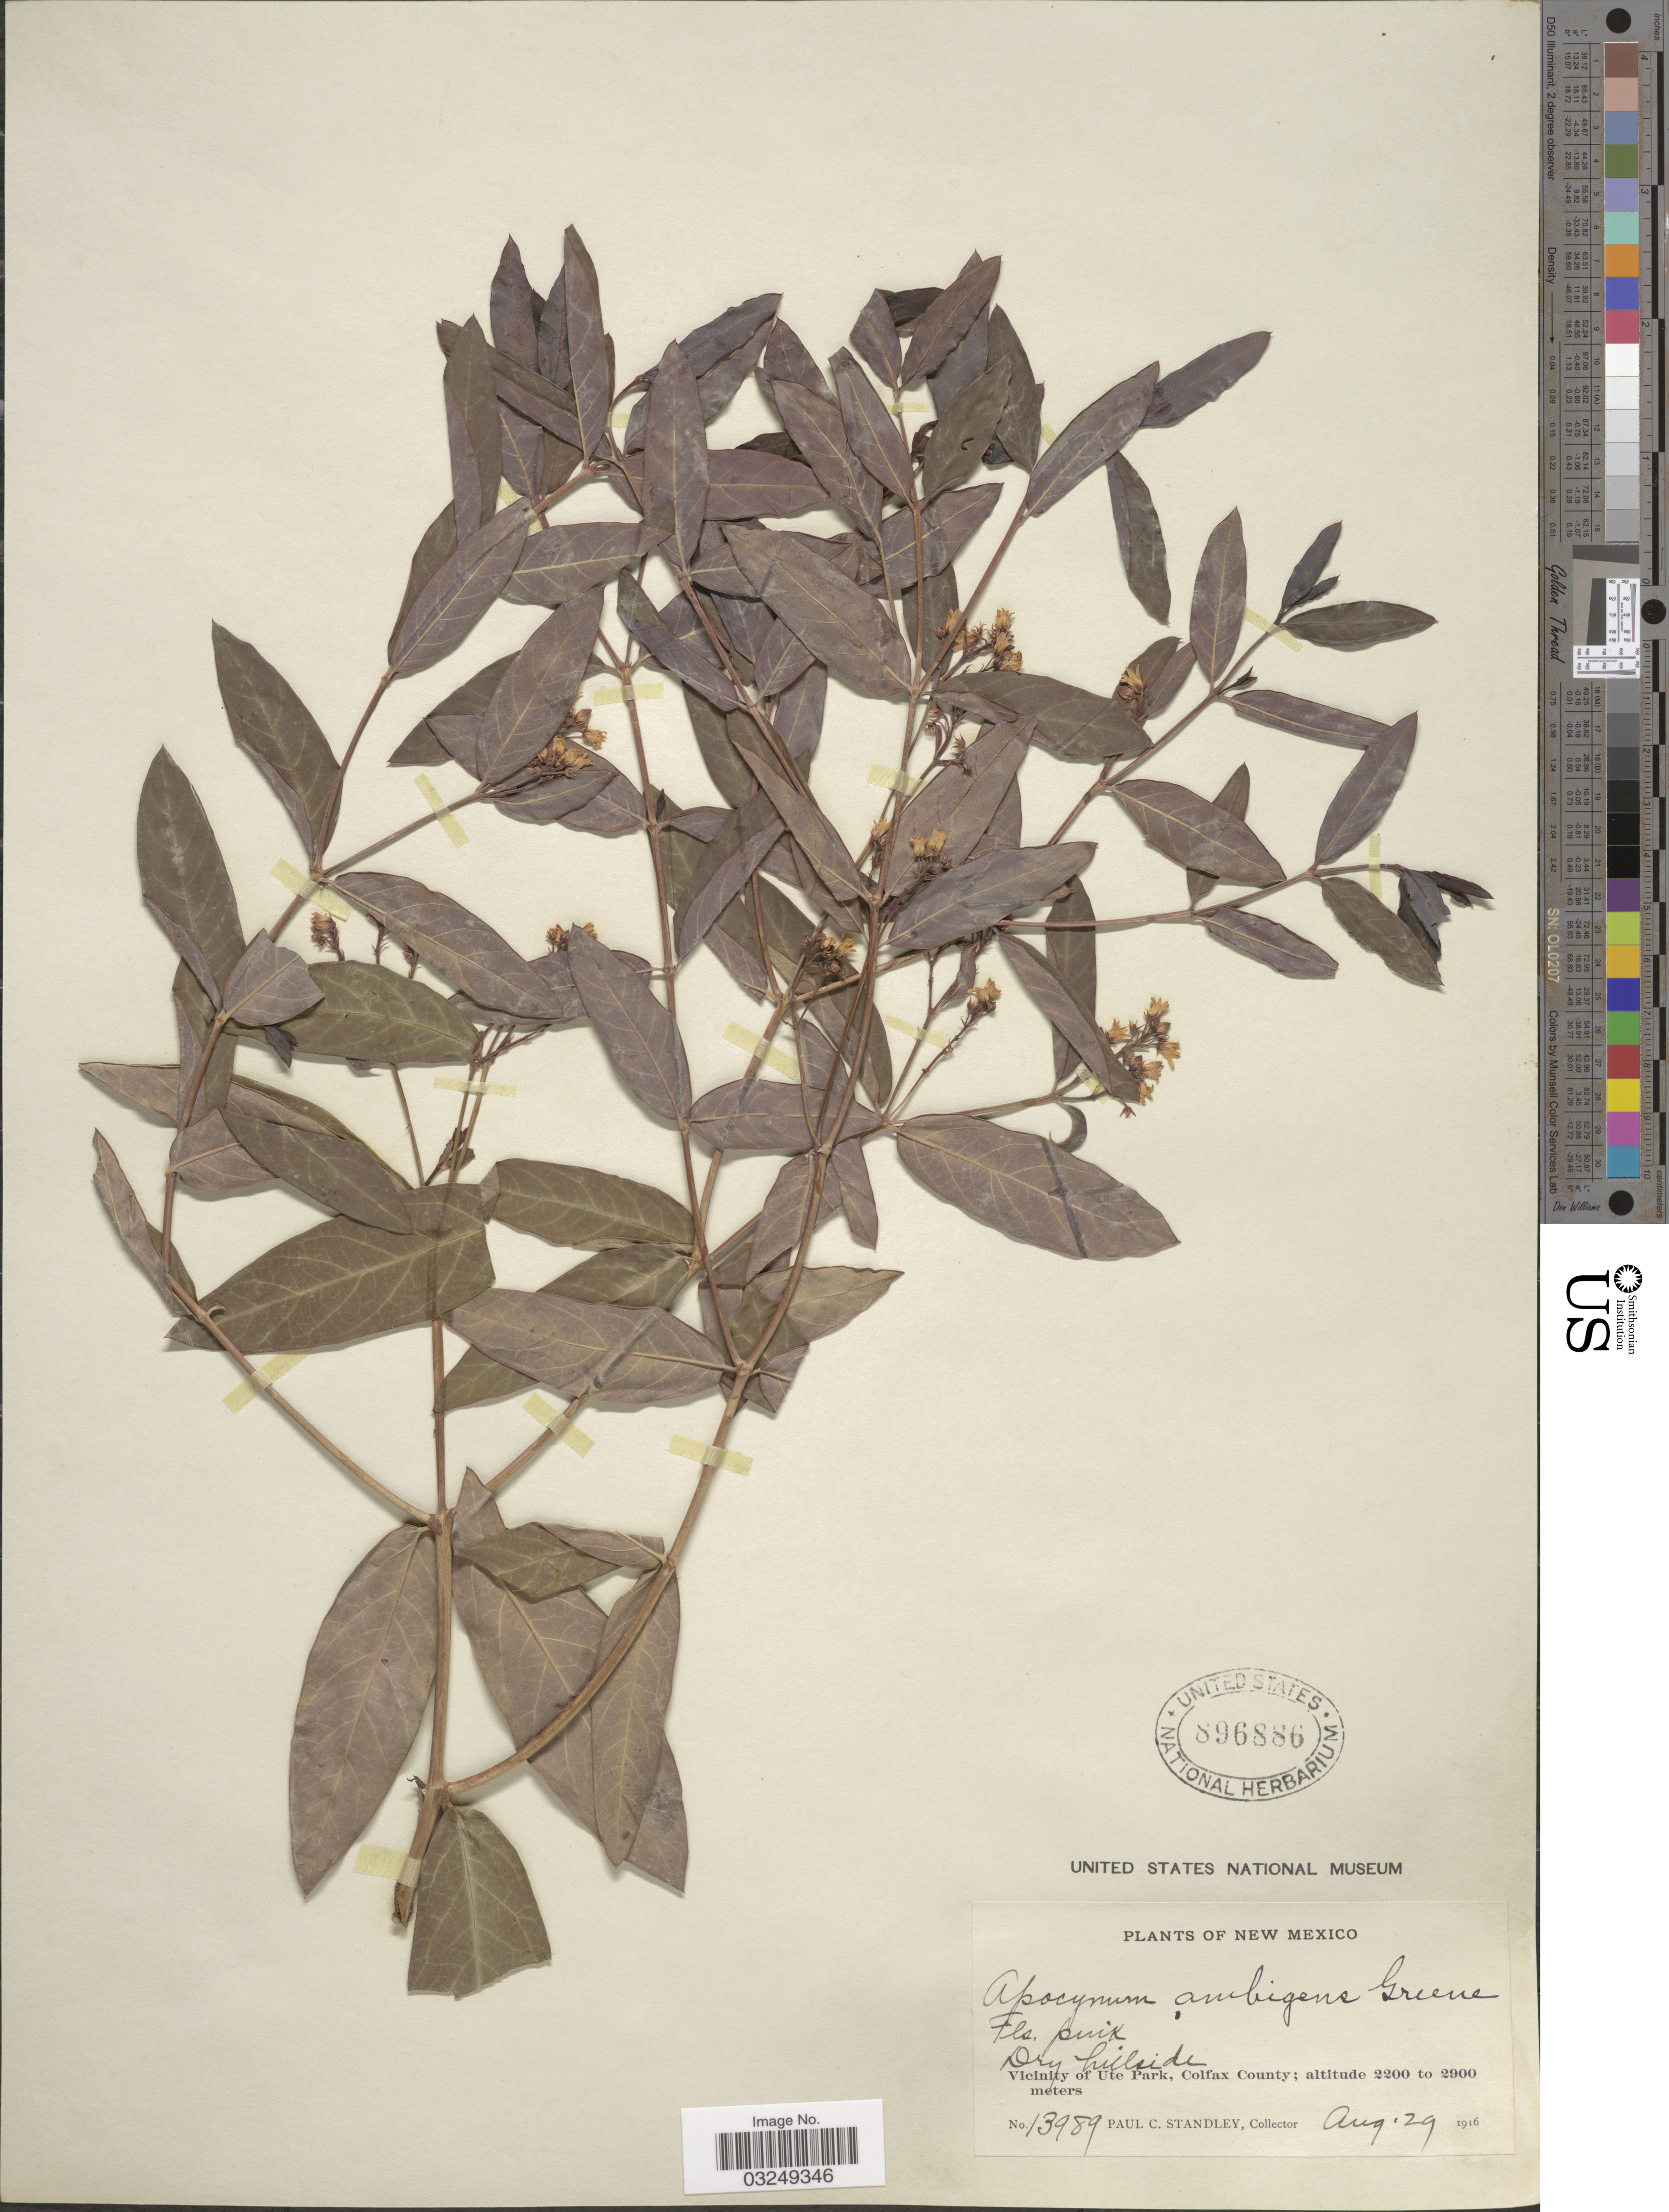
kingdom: Plantae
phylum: Tracheophyta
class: Magnoliopsida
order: Gentianales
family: Apocynaceae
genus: Apocynum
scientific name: Apocynum ambigens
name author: S.W. Greene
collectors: P. C. Standley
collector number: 13989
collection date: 1916-08-29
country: United States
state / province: New Mexico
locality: Vicinity of Ute Park, Colfax County.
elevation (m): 2200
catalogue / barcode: US 896886